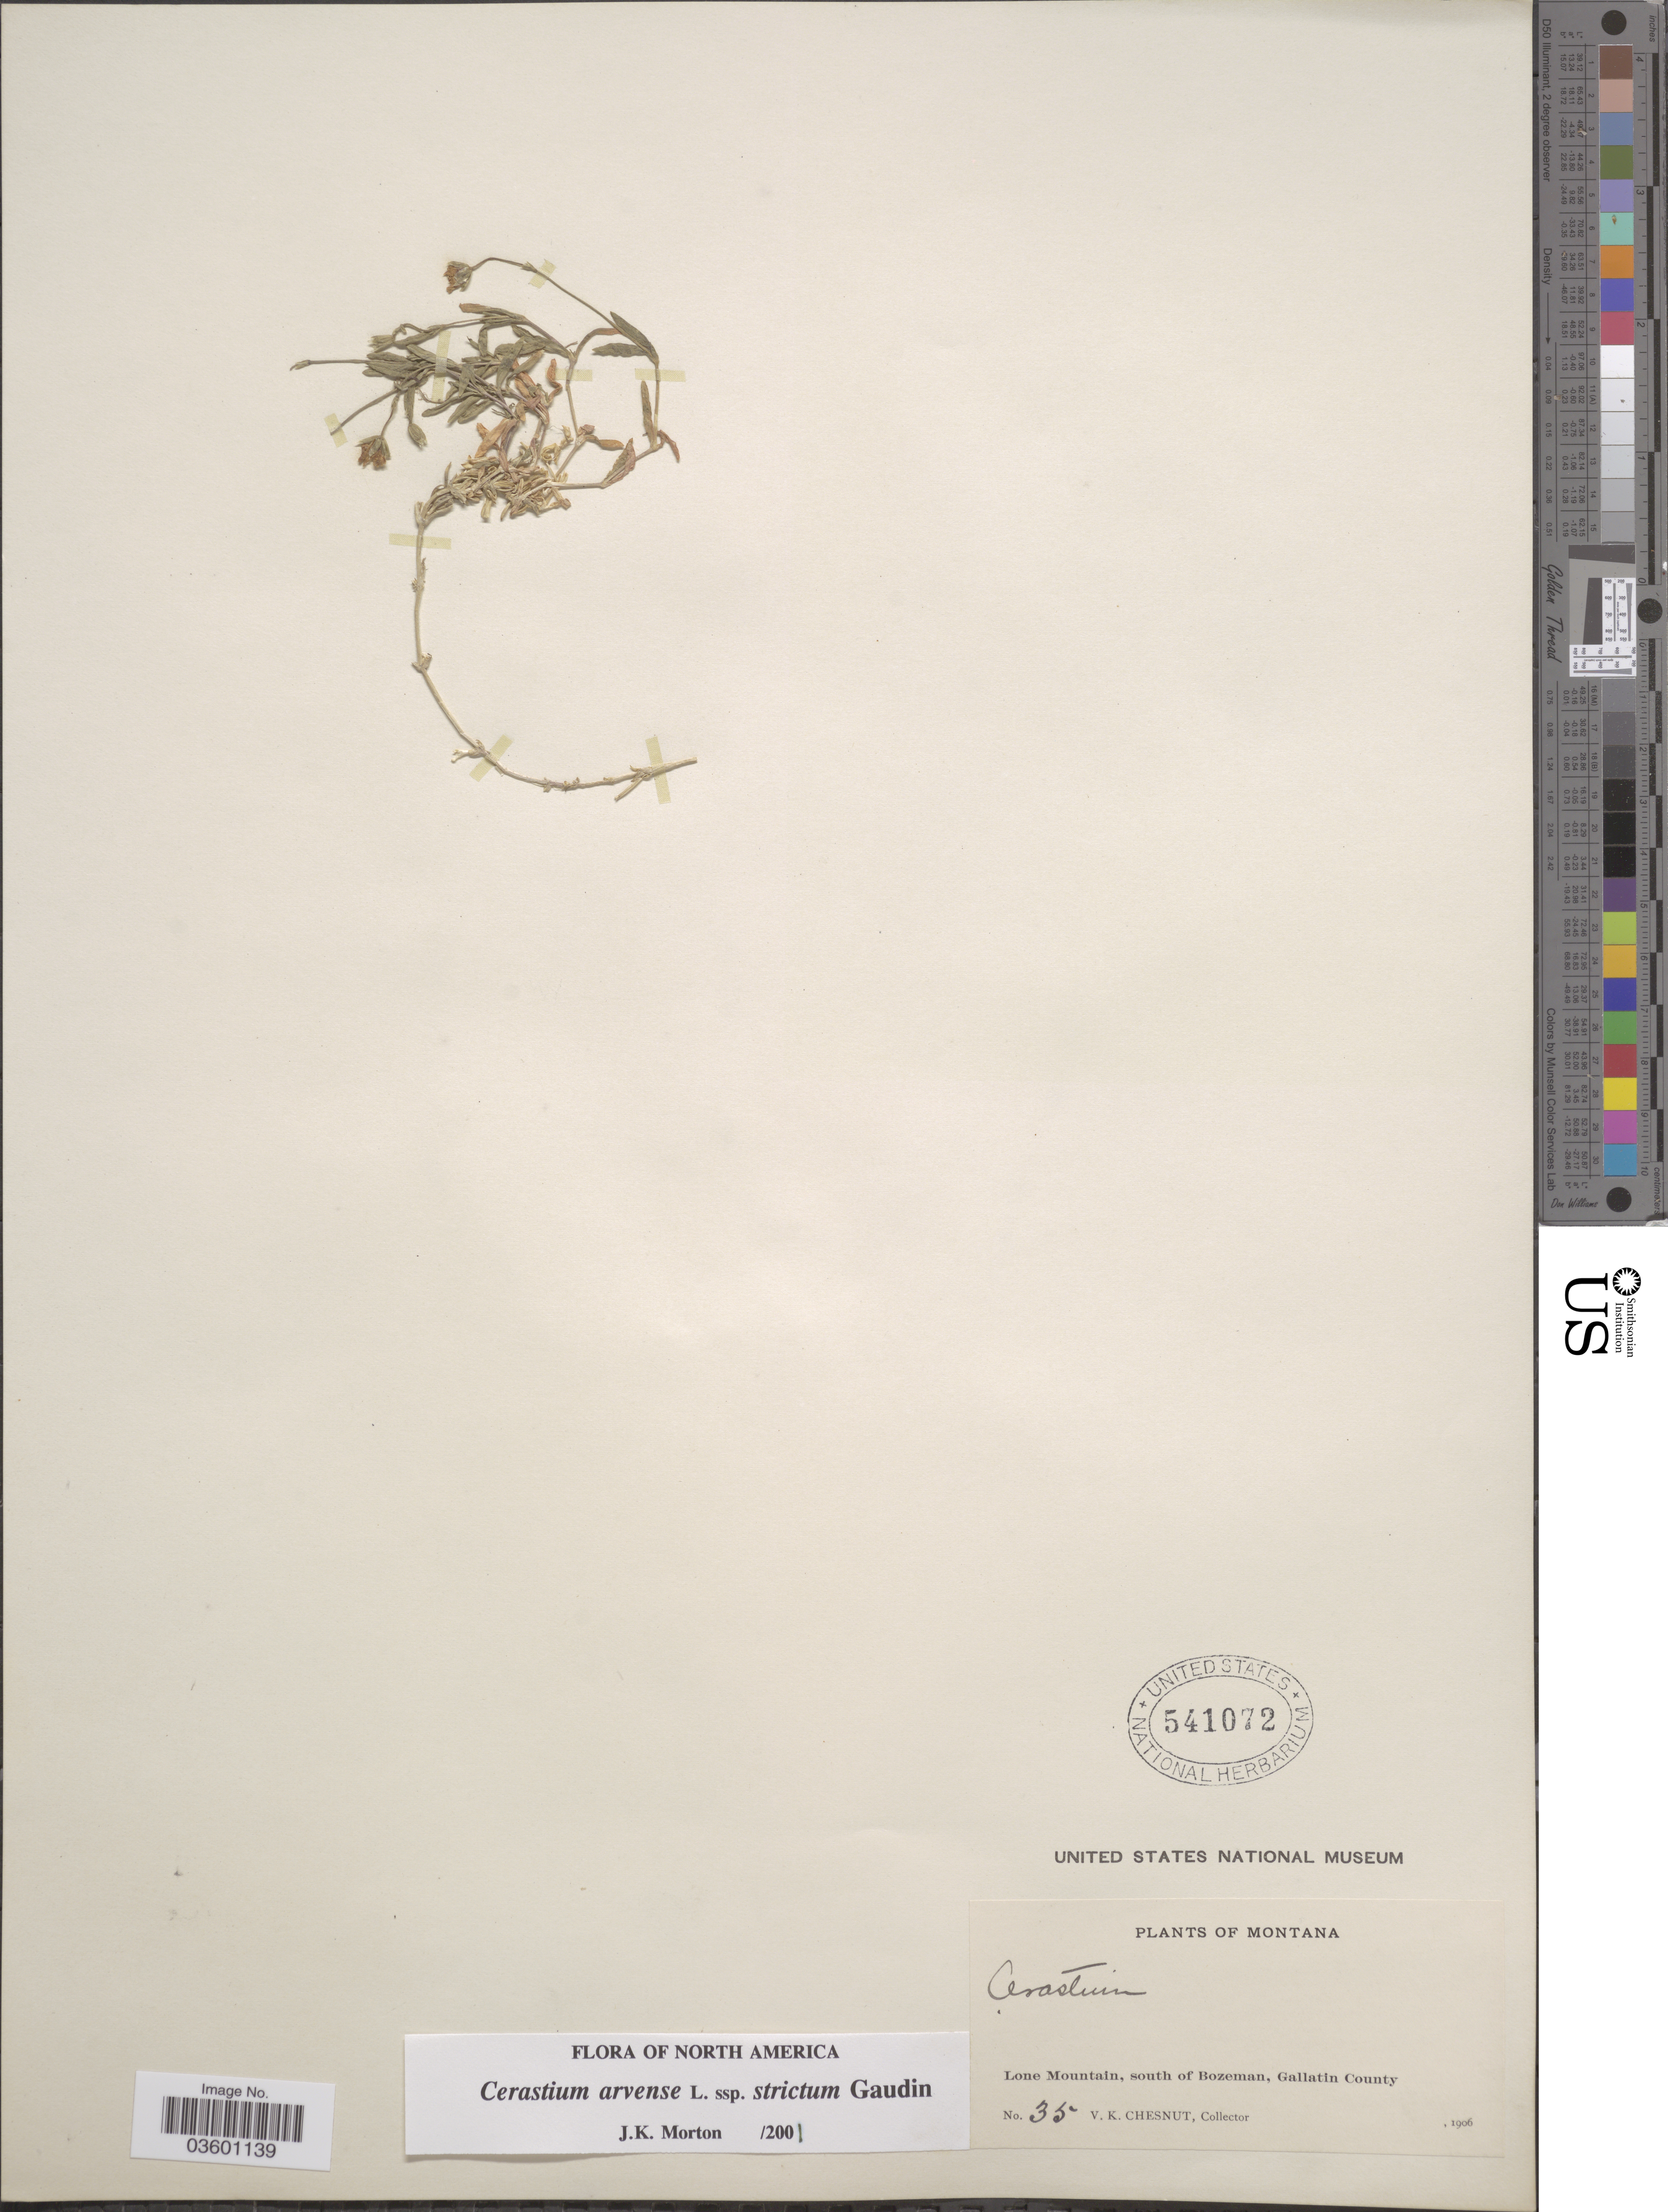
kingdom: Plantae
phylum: Tracheophyta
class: Magnoliopsida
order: Caryophyllales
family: Caryophyllaceae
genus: Cerastium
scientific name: Cerastium arvense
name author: L.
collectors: V. Chesnut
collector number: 35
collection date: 1906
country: United States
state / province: Montana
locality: Lone Mountain, south of Bozeman, Gallatin County.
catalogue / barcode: US 541072